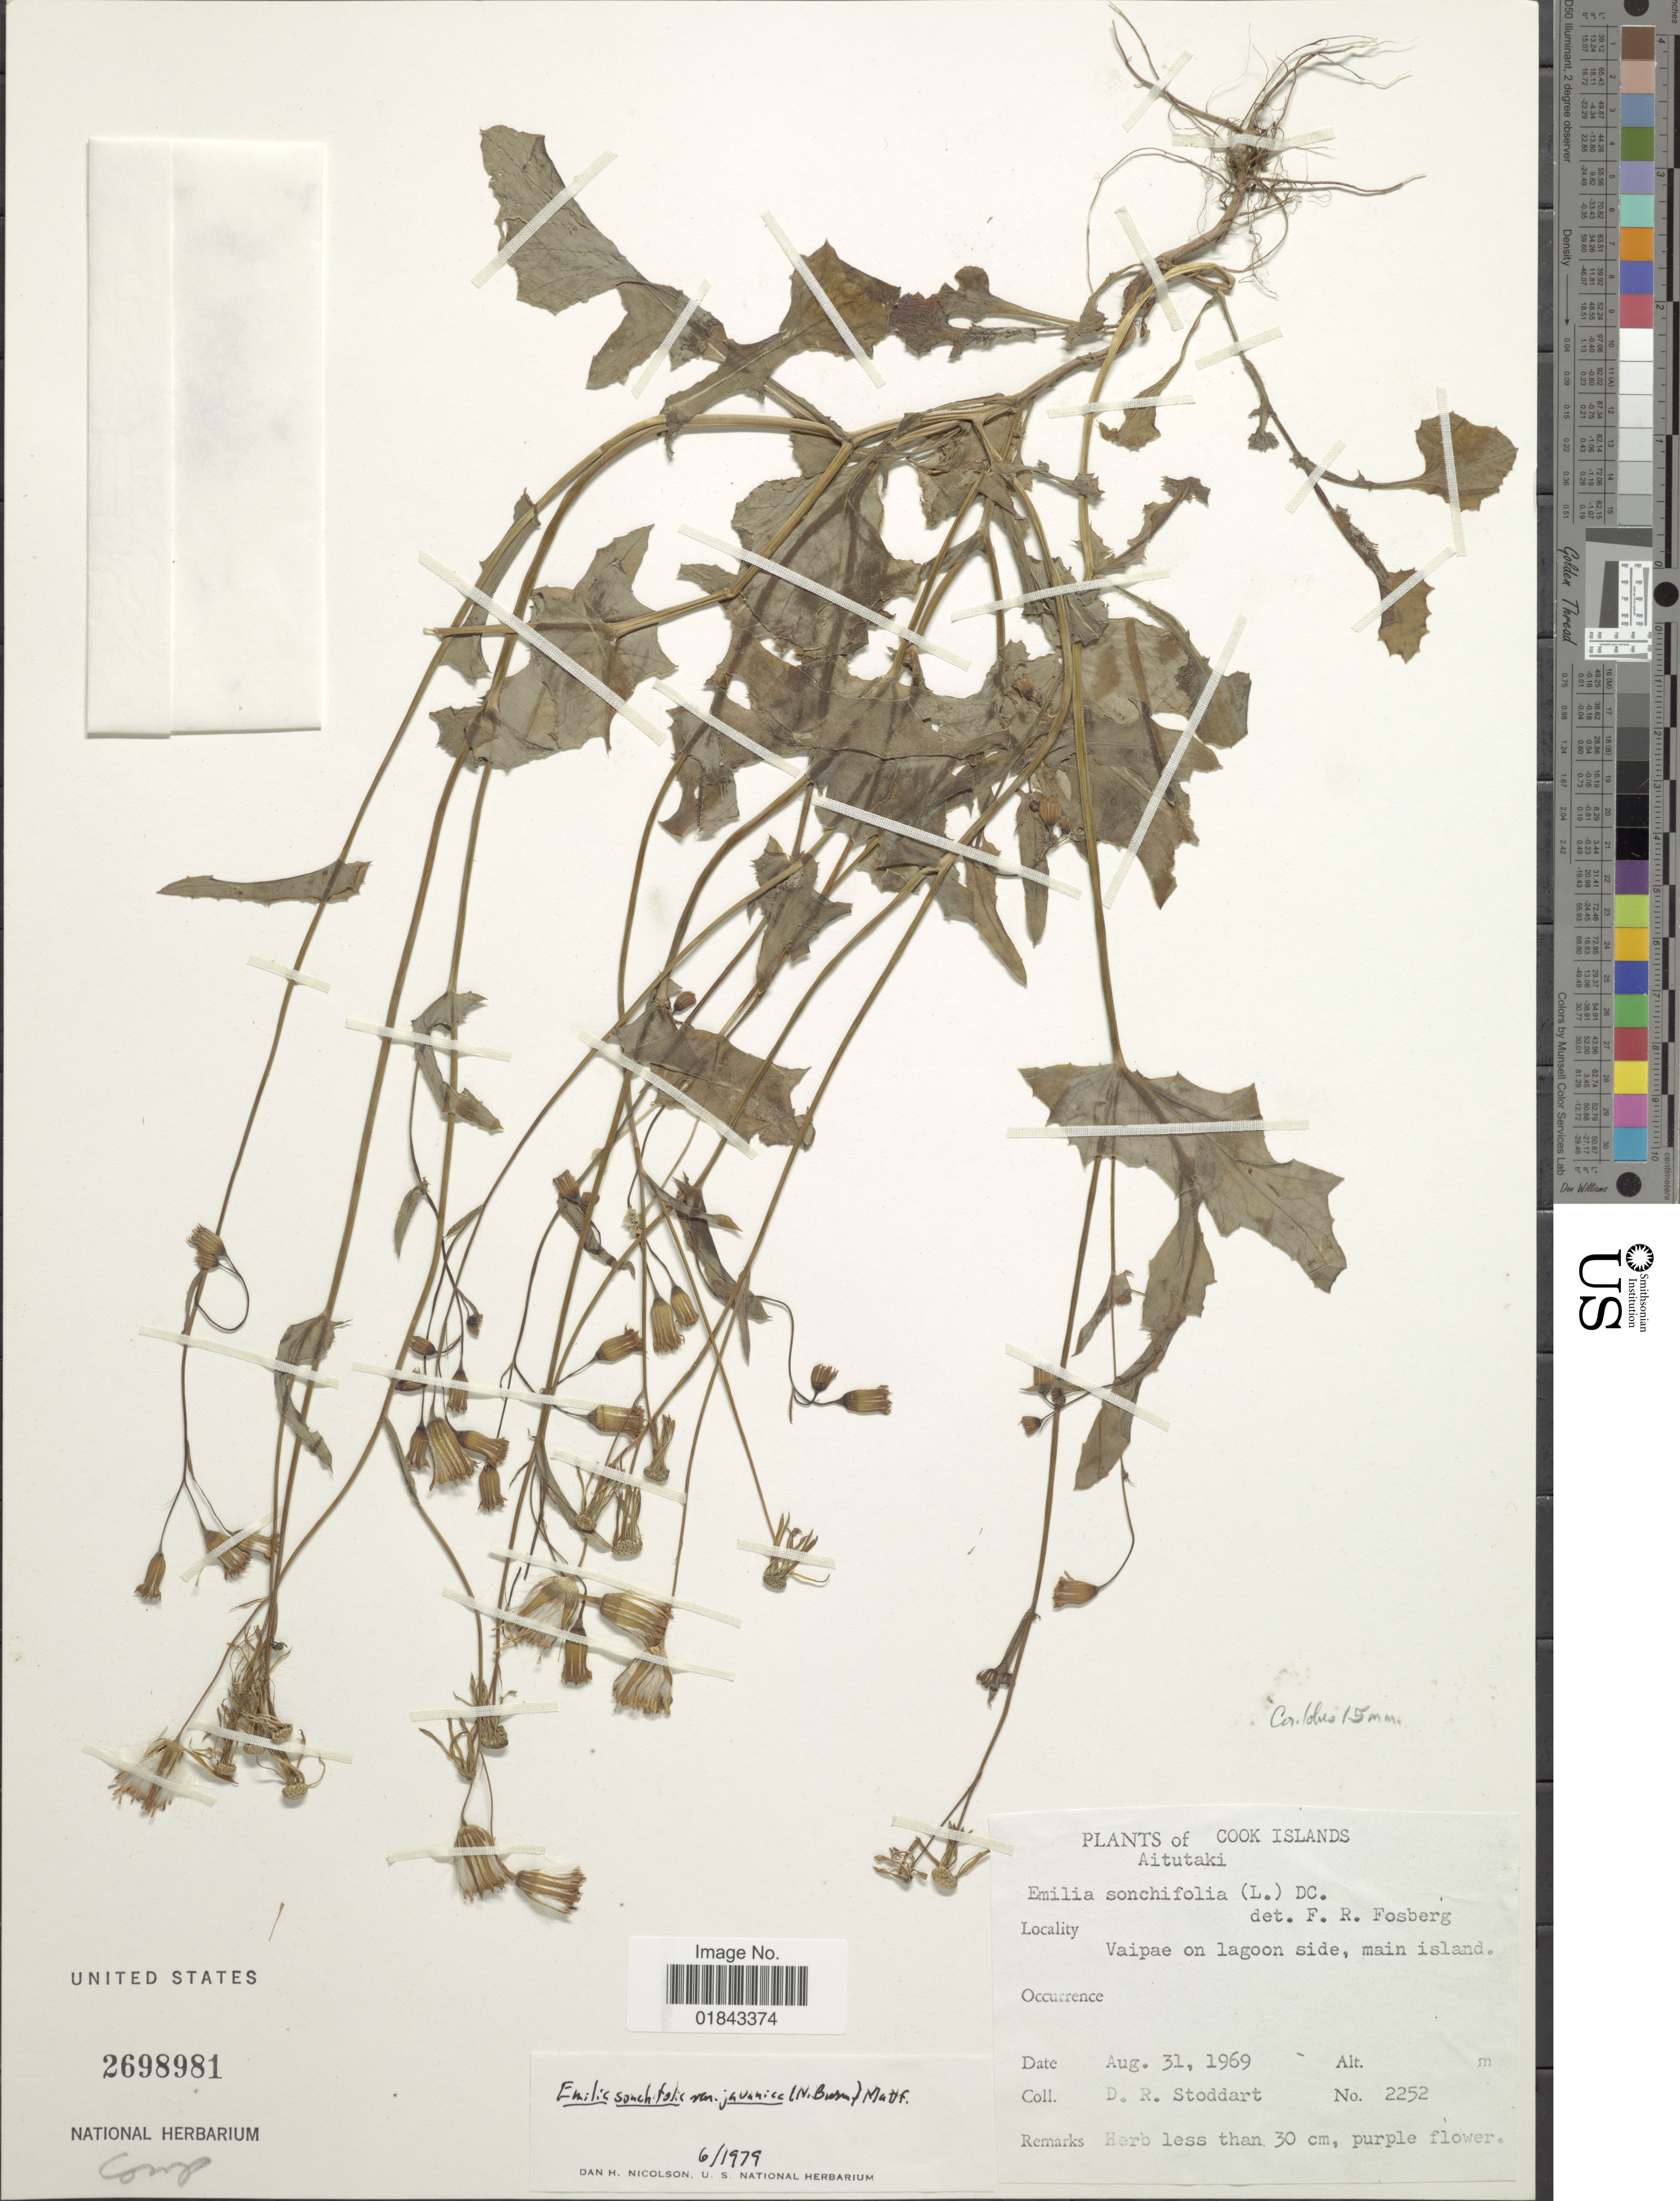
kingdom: Plantae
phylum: Tracheophyta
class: Magnoliopsida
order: Asterales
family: Asteraceae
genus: Emilia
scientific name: Emilia sonchifolia var. javanica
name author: (Burm. f.) Mattf.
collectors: D. R. Stoddart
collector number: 2252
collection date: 1969-08-31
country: Cook Islands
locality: Aitutaki, Main Island, Vaipae on lagoon side, main island.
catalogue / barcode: US 2698981